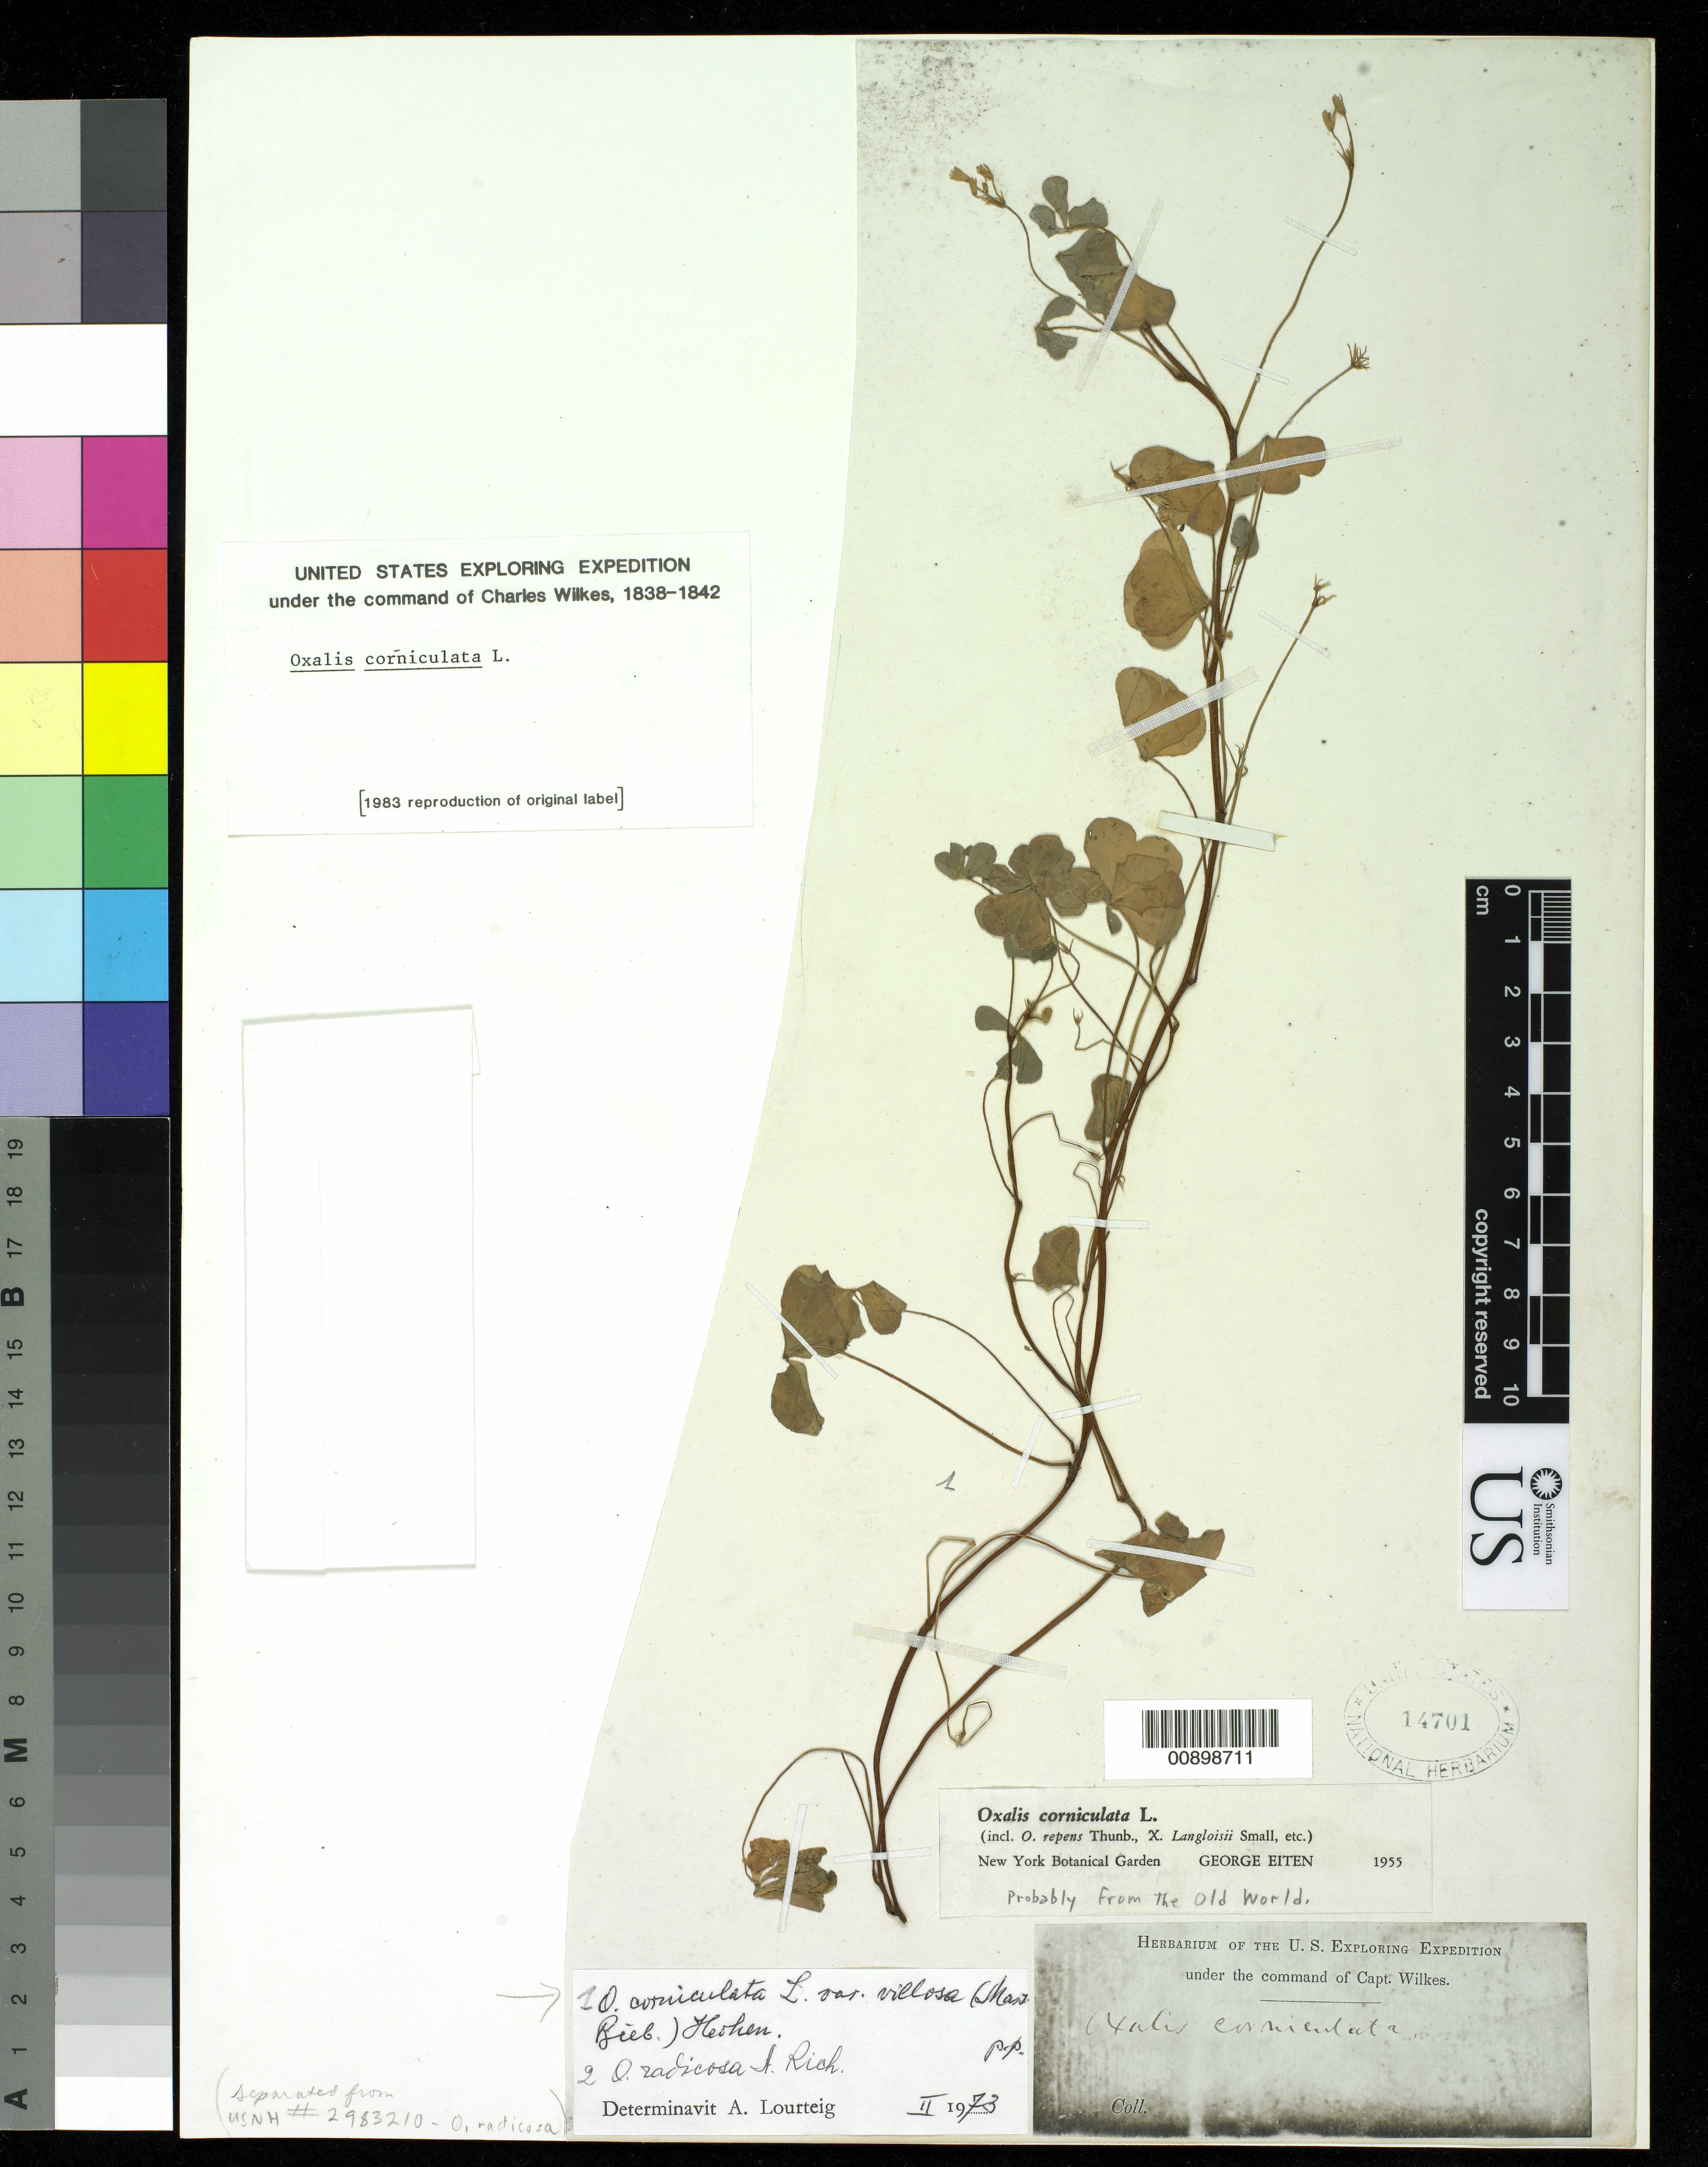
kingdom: Plantae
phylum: Tracheophyta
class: Magnoliopsida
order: Oxalidales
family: Oxalidaceae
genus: Oxalis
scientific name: Oxalis corniculata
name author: L.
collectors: Wilkes Explor. Exped.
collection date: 1838/1842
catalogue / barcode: US 14701